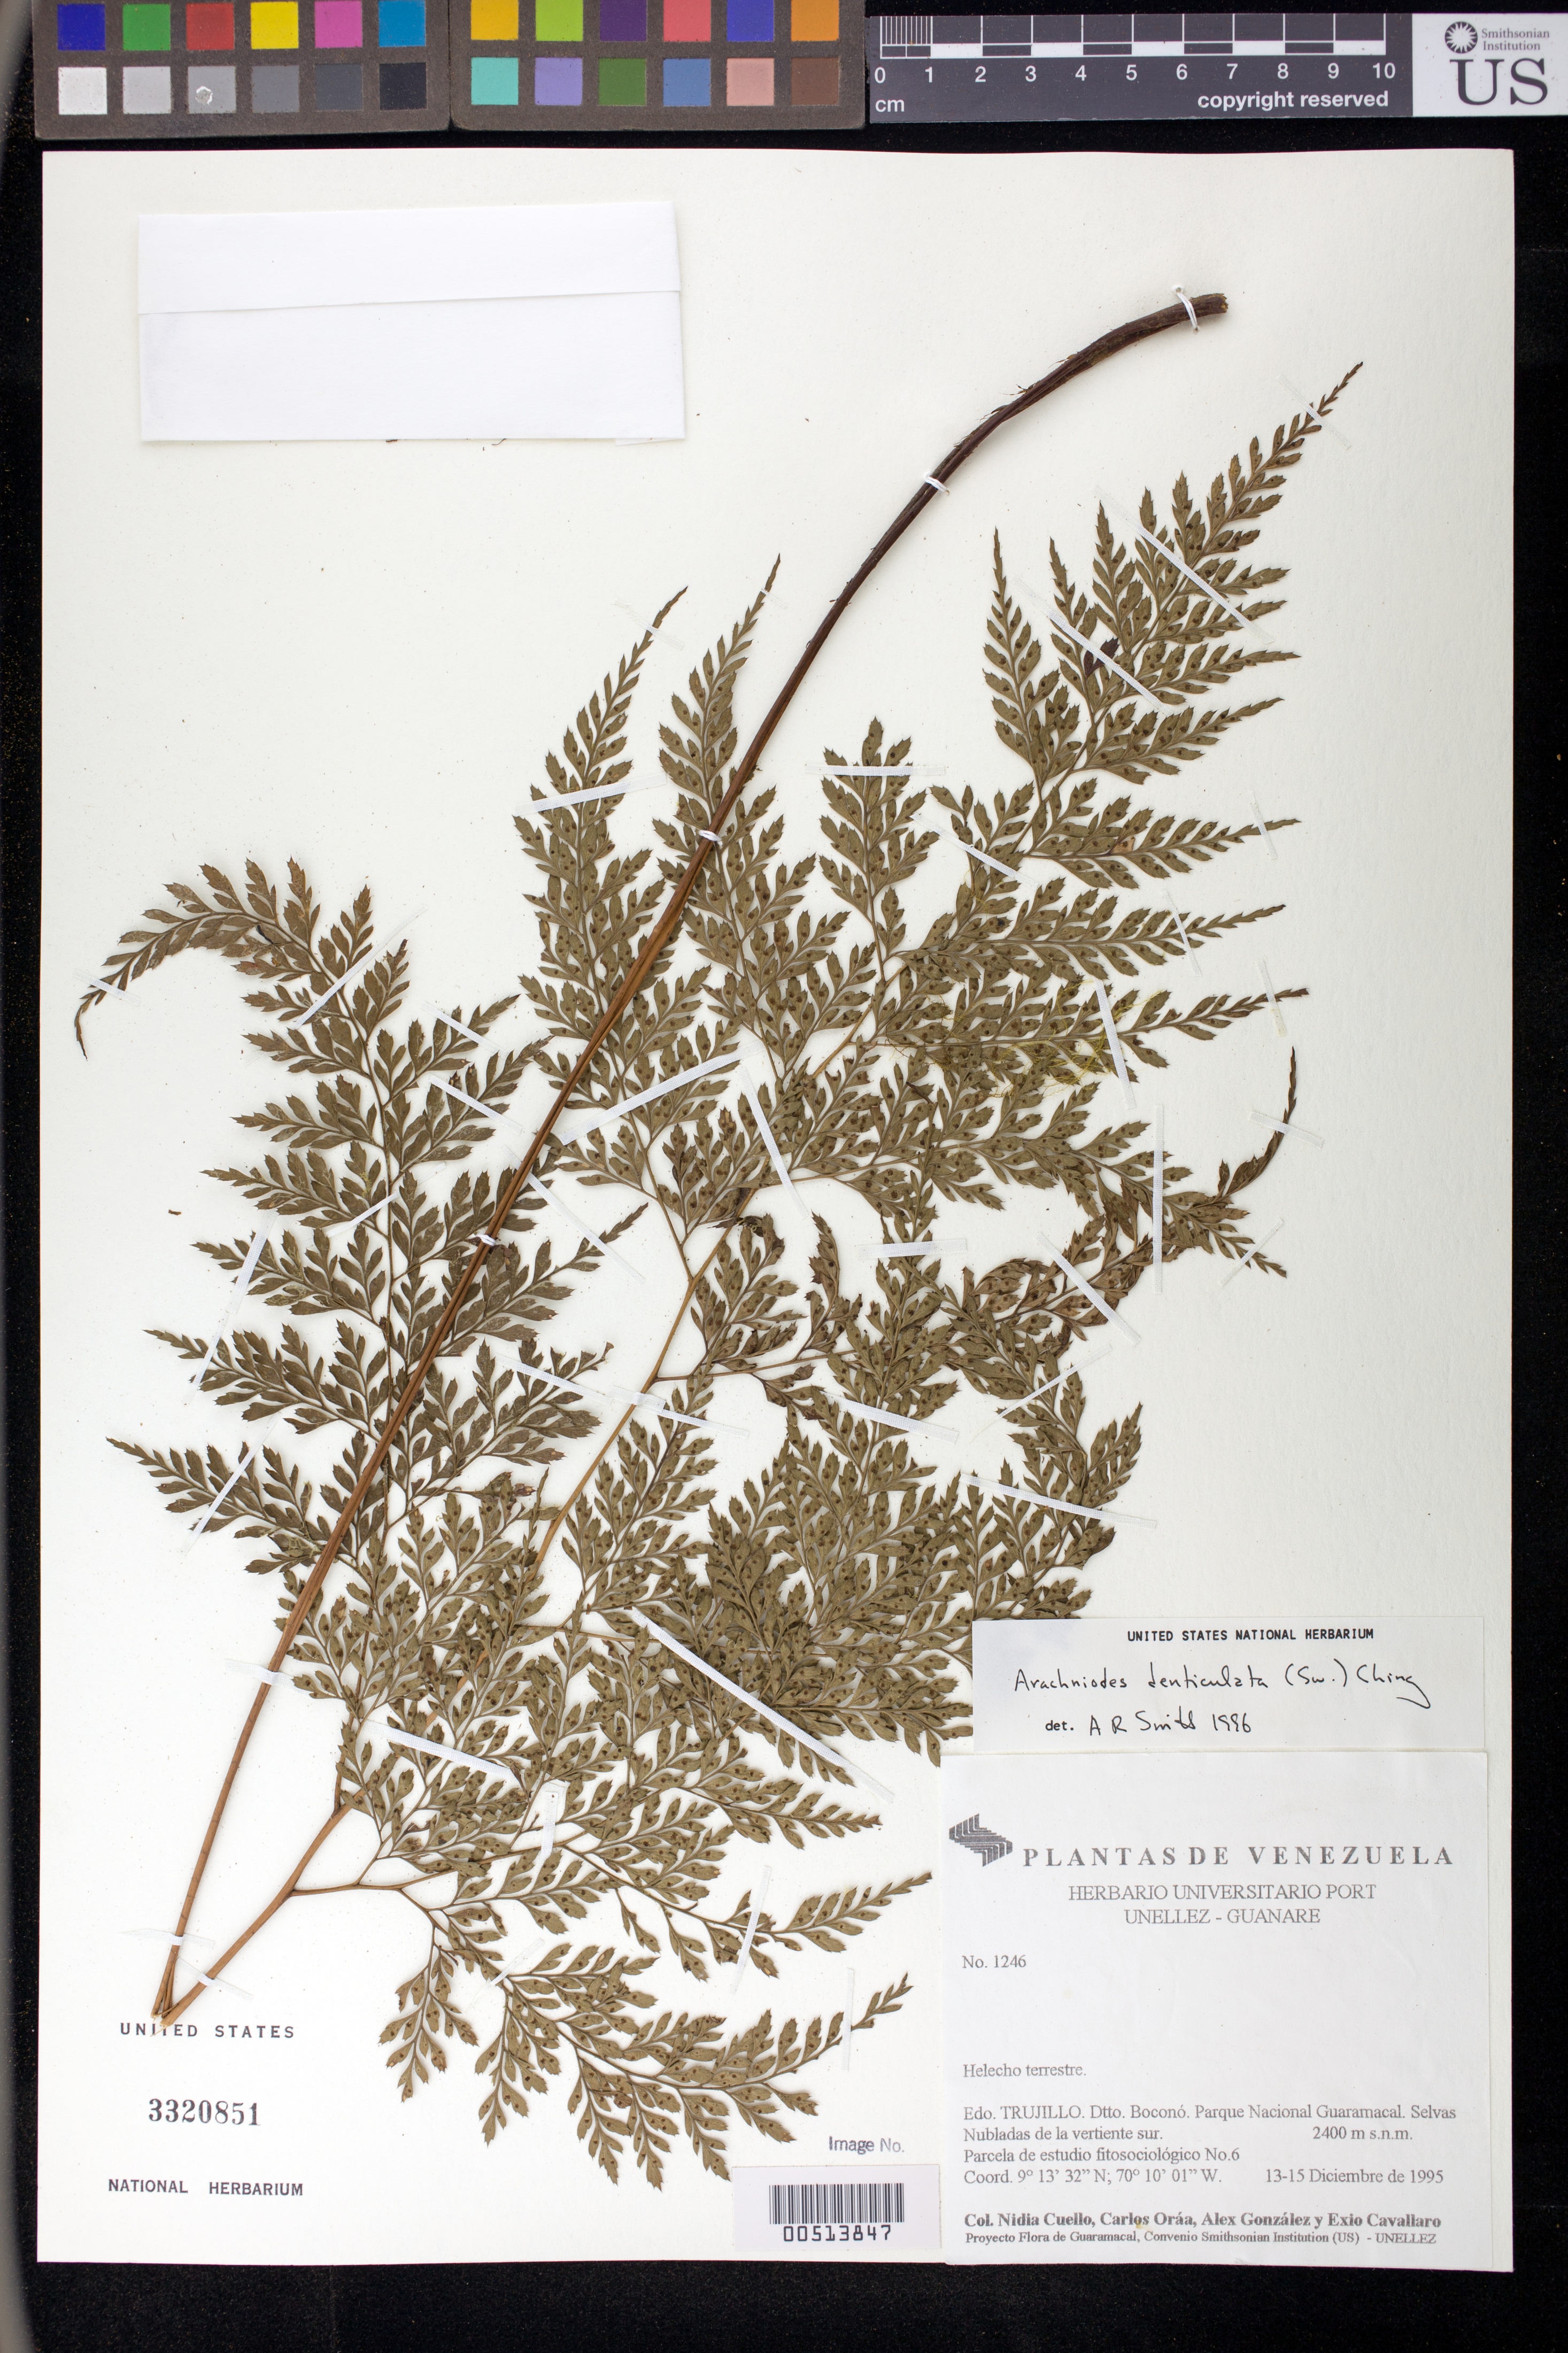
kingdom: Plantae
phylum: Tracheophyta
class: Polypodiopsida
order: Polypodiales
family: Dryopteridaceae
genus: Arachniodes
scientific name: Arachniodes denticulata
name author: (Sw.) Ching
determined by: Smith, Alan R., (UC)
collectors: N. L. Cuello, C. Oráa, A. Gonzáles & E. Cavallaro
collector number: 1246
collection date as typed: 13 Dec 1995 to 15 Dec 1995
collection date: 1995-12-13/1995-12-15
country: Venezuela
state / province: Trujillo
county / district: Boconó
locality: Parque Nacional Guaramacal, vertiente S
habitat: Selvas Nubladas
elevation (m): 2400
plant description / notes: AAU, K, MO, NY, PORT, UC, US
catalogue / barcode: US 3320851